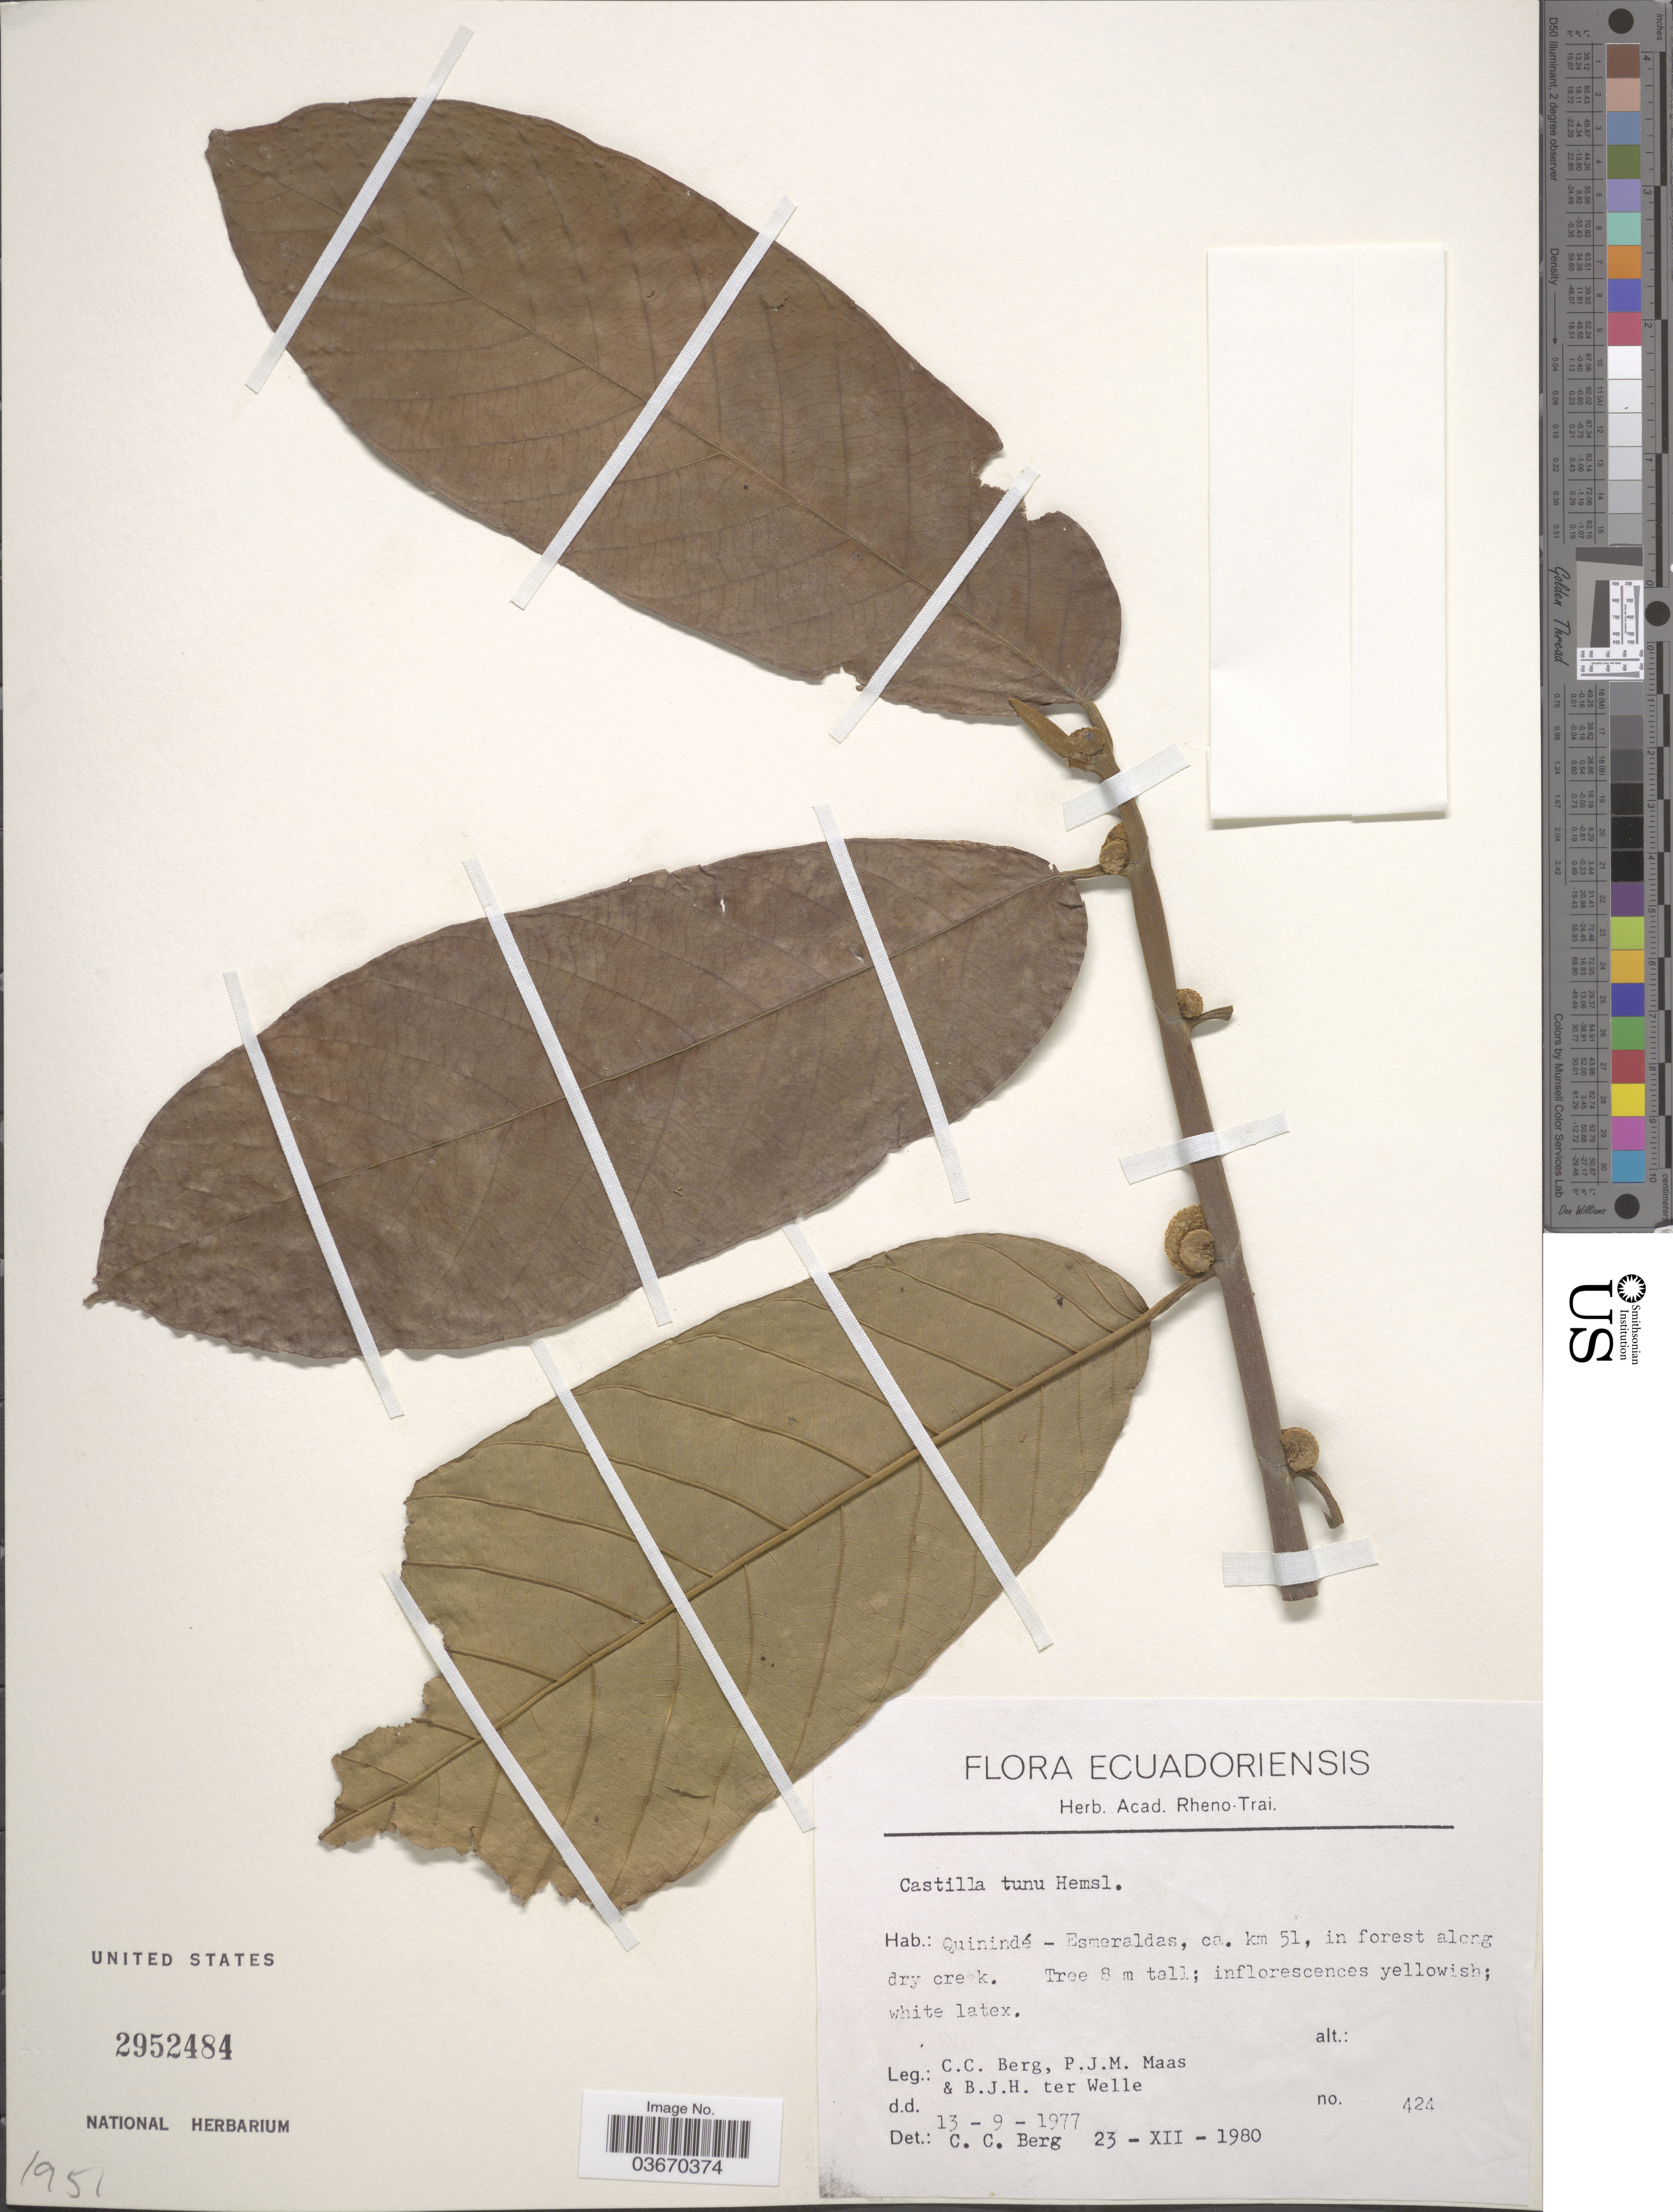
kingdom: Plantae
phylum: Tracheophyta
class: Magnoliopsida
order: Rosales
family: Moraceae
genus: Castilla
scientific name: Castilla tunu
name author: Hemsl.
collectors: C. C. Berg, P. Maas & B. Welle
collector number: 424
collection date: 1977-09-13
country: Ecuador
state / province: Esmeraldas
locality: Quinindé-Esmeraldas, ca. km 51, in forest along dry creek.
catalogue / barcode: US 2952484